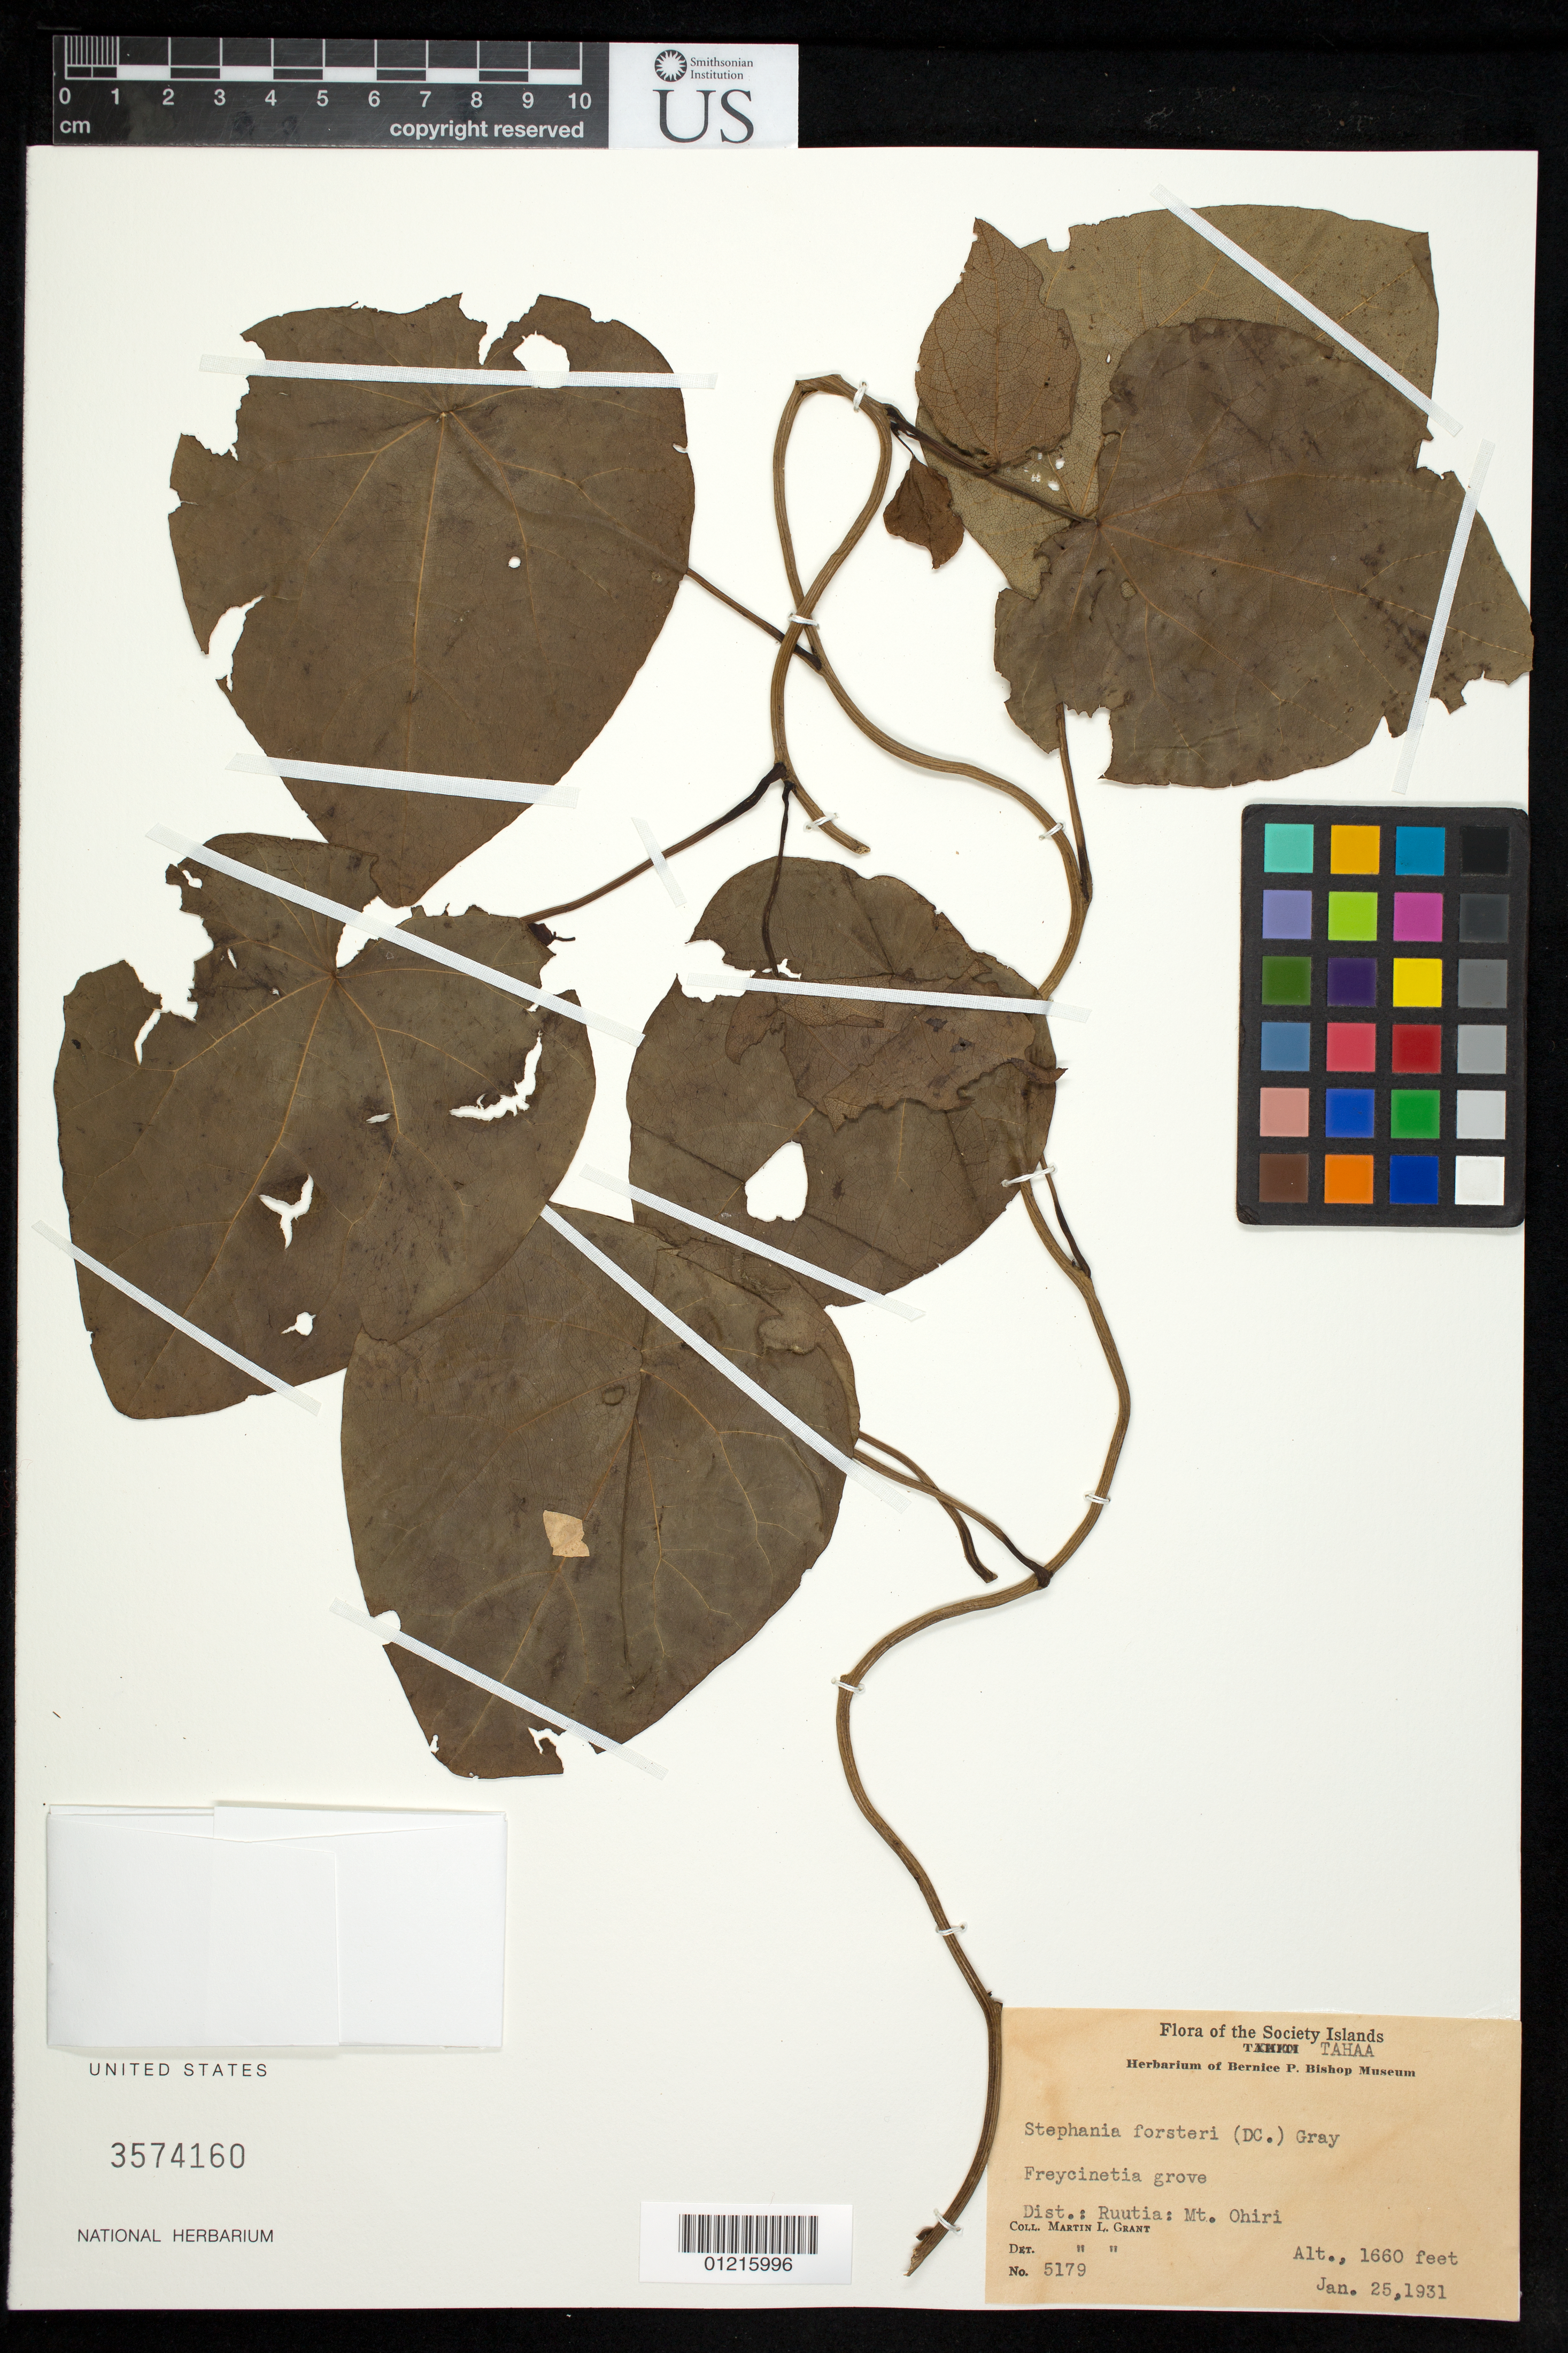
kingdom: Plantae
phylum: Tracheophyta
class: Magnoliopsida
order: Ranunculales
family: Menispermaceae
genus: Stephania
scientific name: Stephania forsteri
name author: (DC.) A. Gray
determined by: Grant, M. L.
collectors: M. L. Grant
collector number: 5179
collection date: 1931-01-25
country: French Polynesia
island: Tahaa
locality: Dist. : Ruutia: Mt. Ohiri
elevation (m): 506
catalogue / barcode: US 3574160